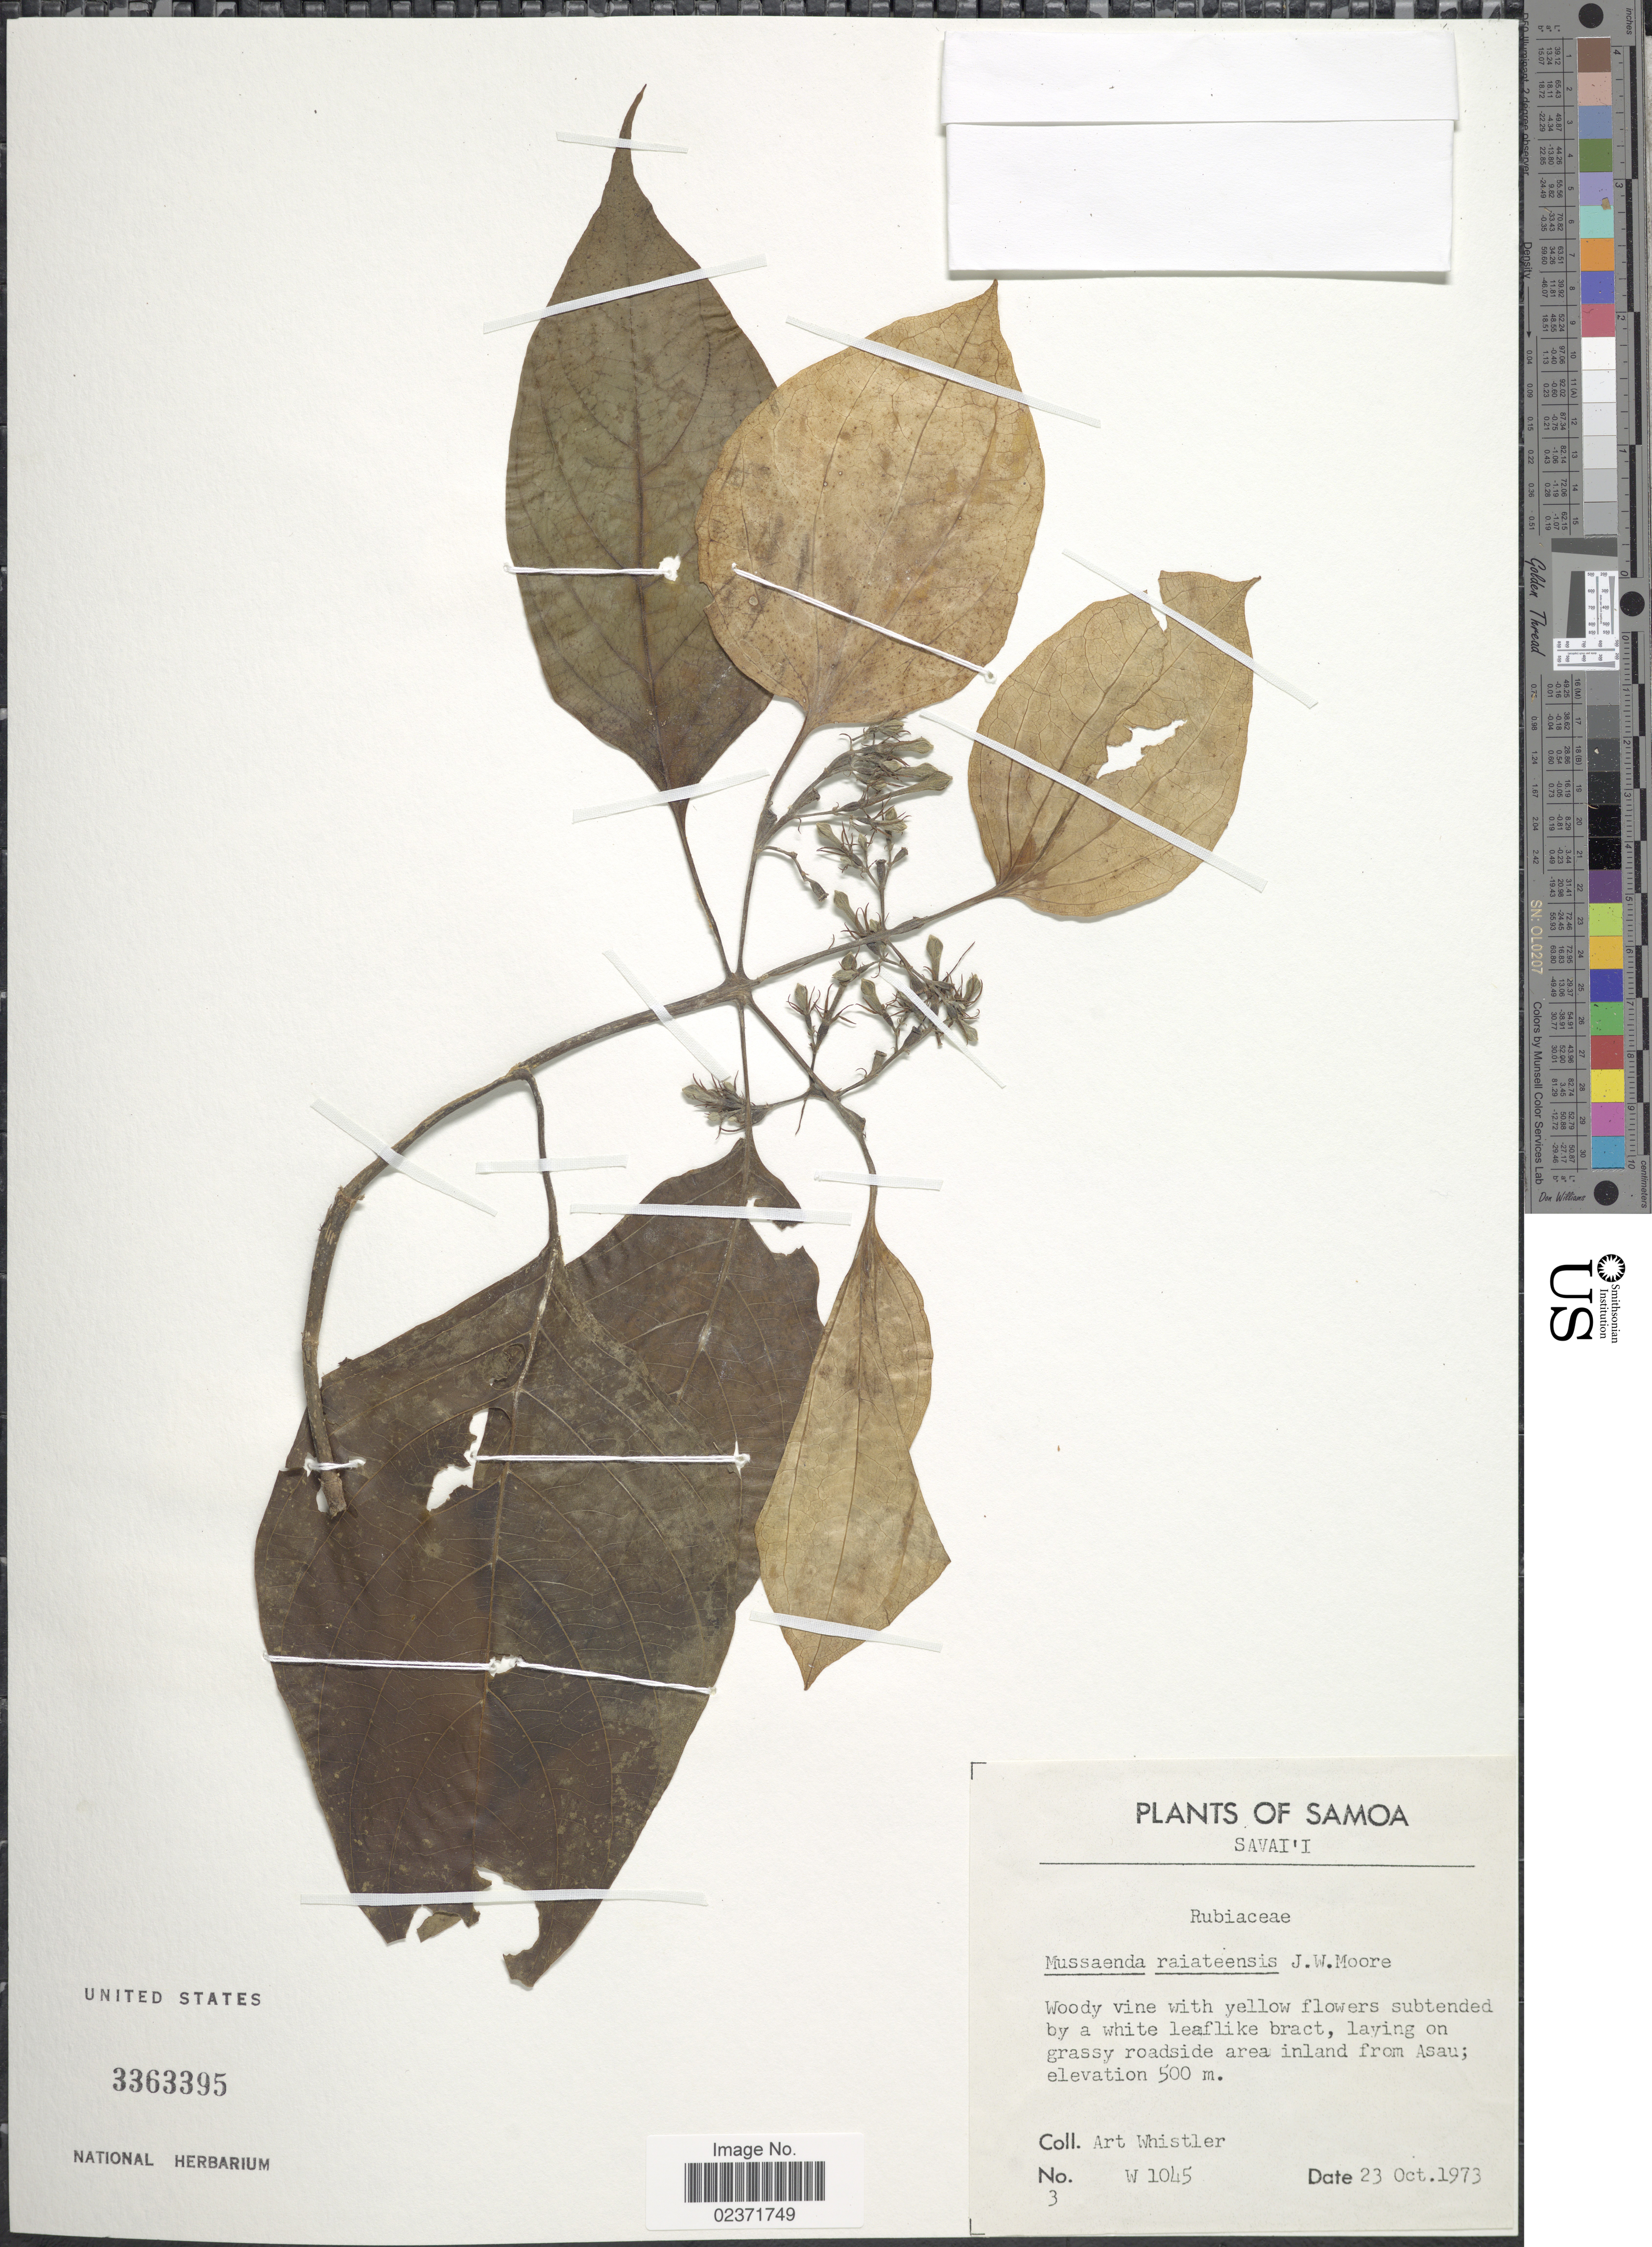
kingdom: Plantae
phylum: Tracheophyta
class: Magnoliopsida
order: Gentianales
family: Rubiaceae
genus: Mussaenda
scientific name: Mussaenda raiateensis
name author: J.W. Moore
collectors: A. Whistler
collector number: W 1045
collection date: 1973-10-23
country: Samoa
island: Savai'i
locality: Savai'I. Laying on grassy roadside area inland from Asau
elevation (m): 500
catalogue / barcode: US 3363395